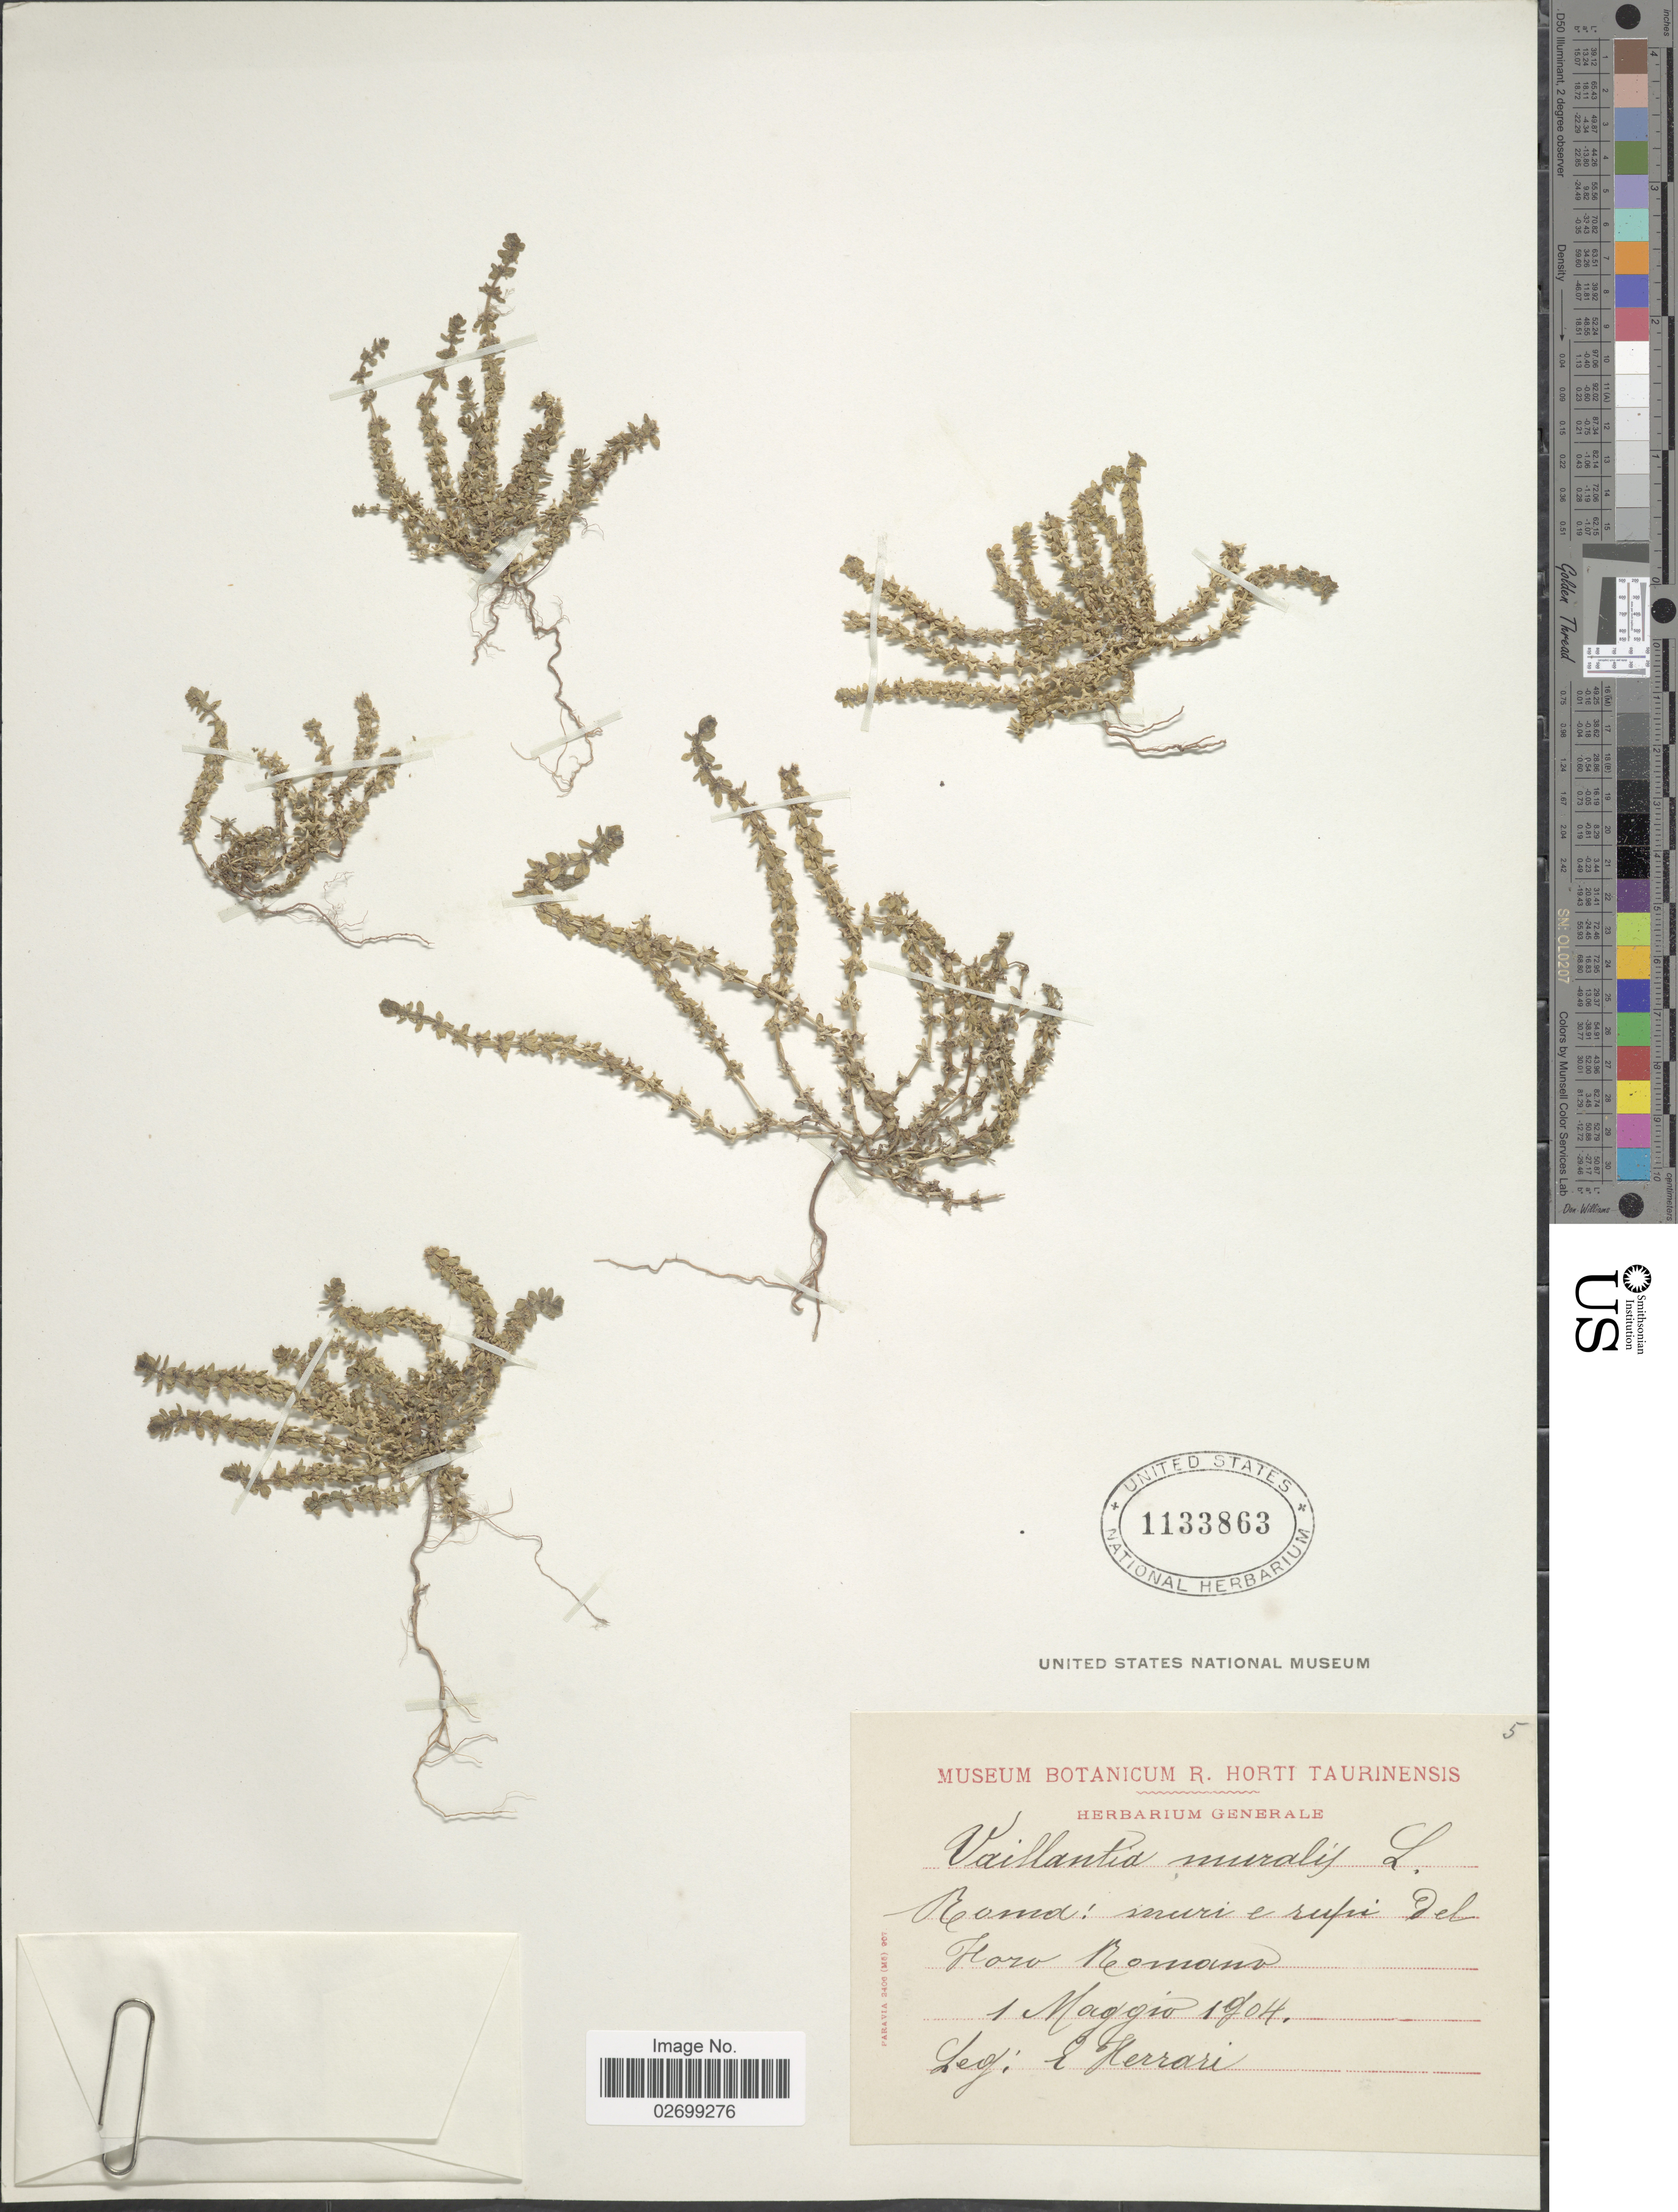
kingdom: Plantae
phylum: Tracheophyta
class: Magnoliopsida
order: Gentianales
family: Rubiaceae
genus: Valantia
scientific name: Valantia muralis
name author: L.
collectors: E. Herrari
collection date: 1904-05-01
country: Italy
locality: Roma: inuri e rupi del FLoro Romana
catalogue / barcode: US 1133863